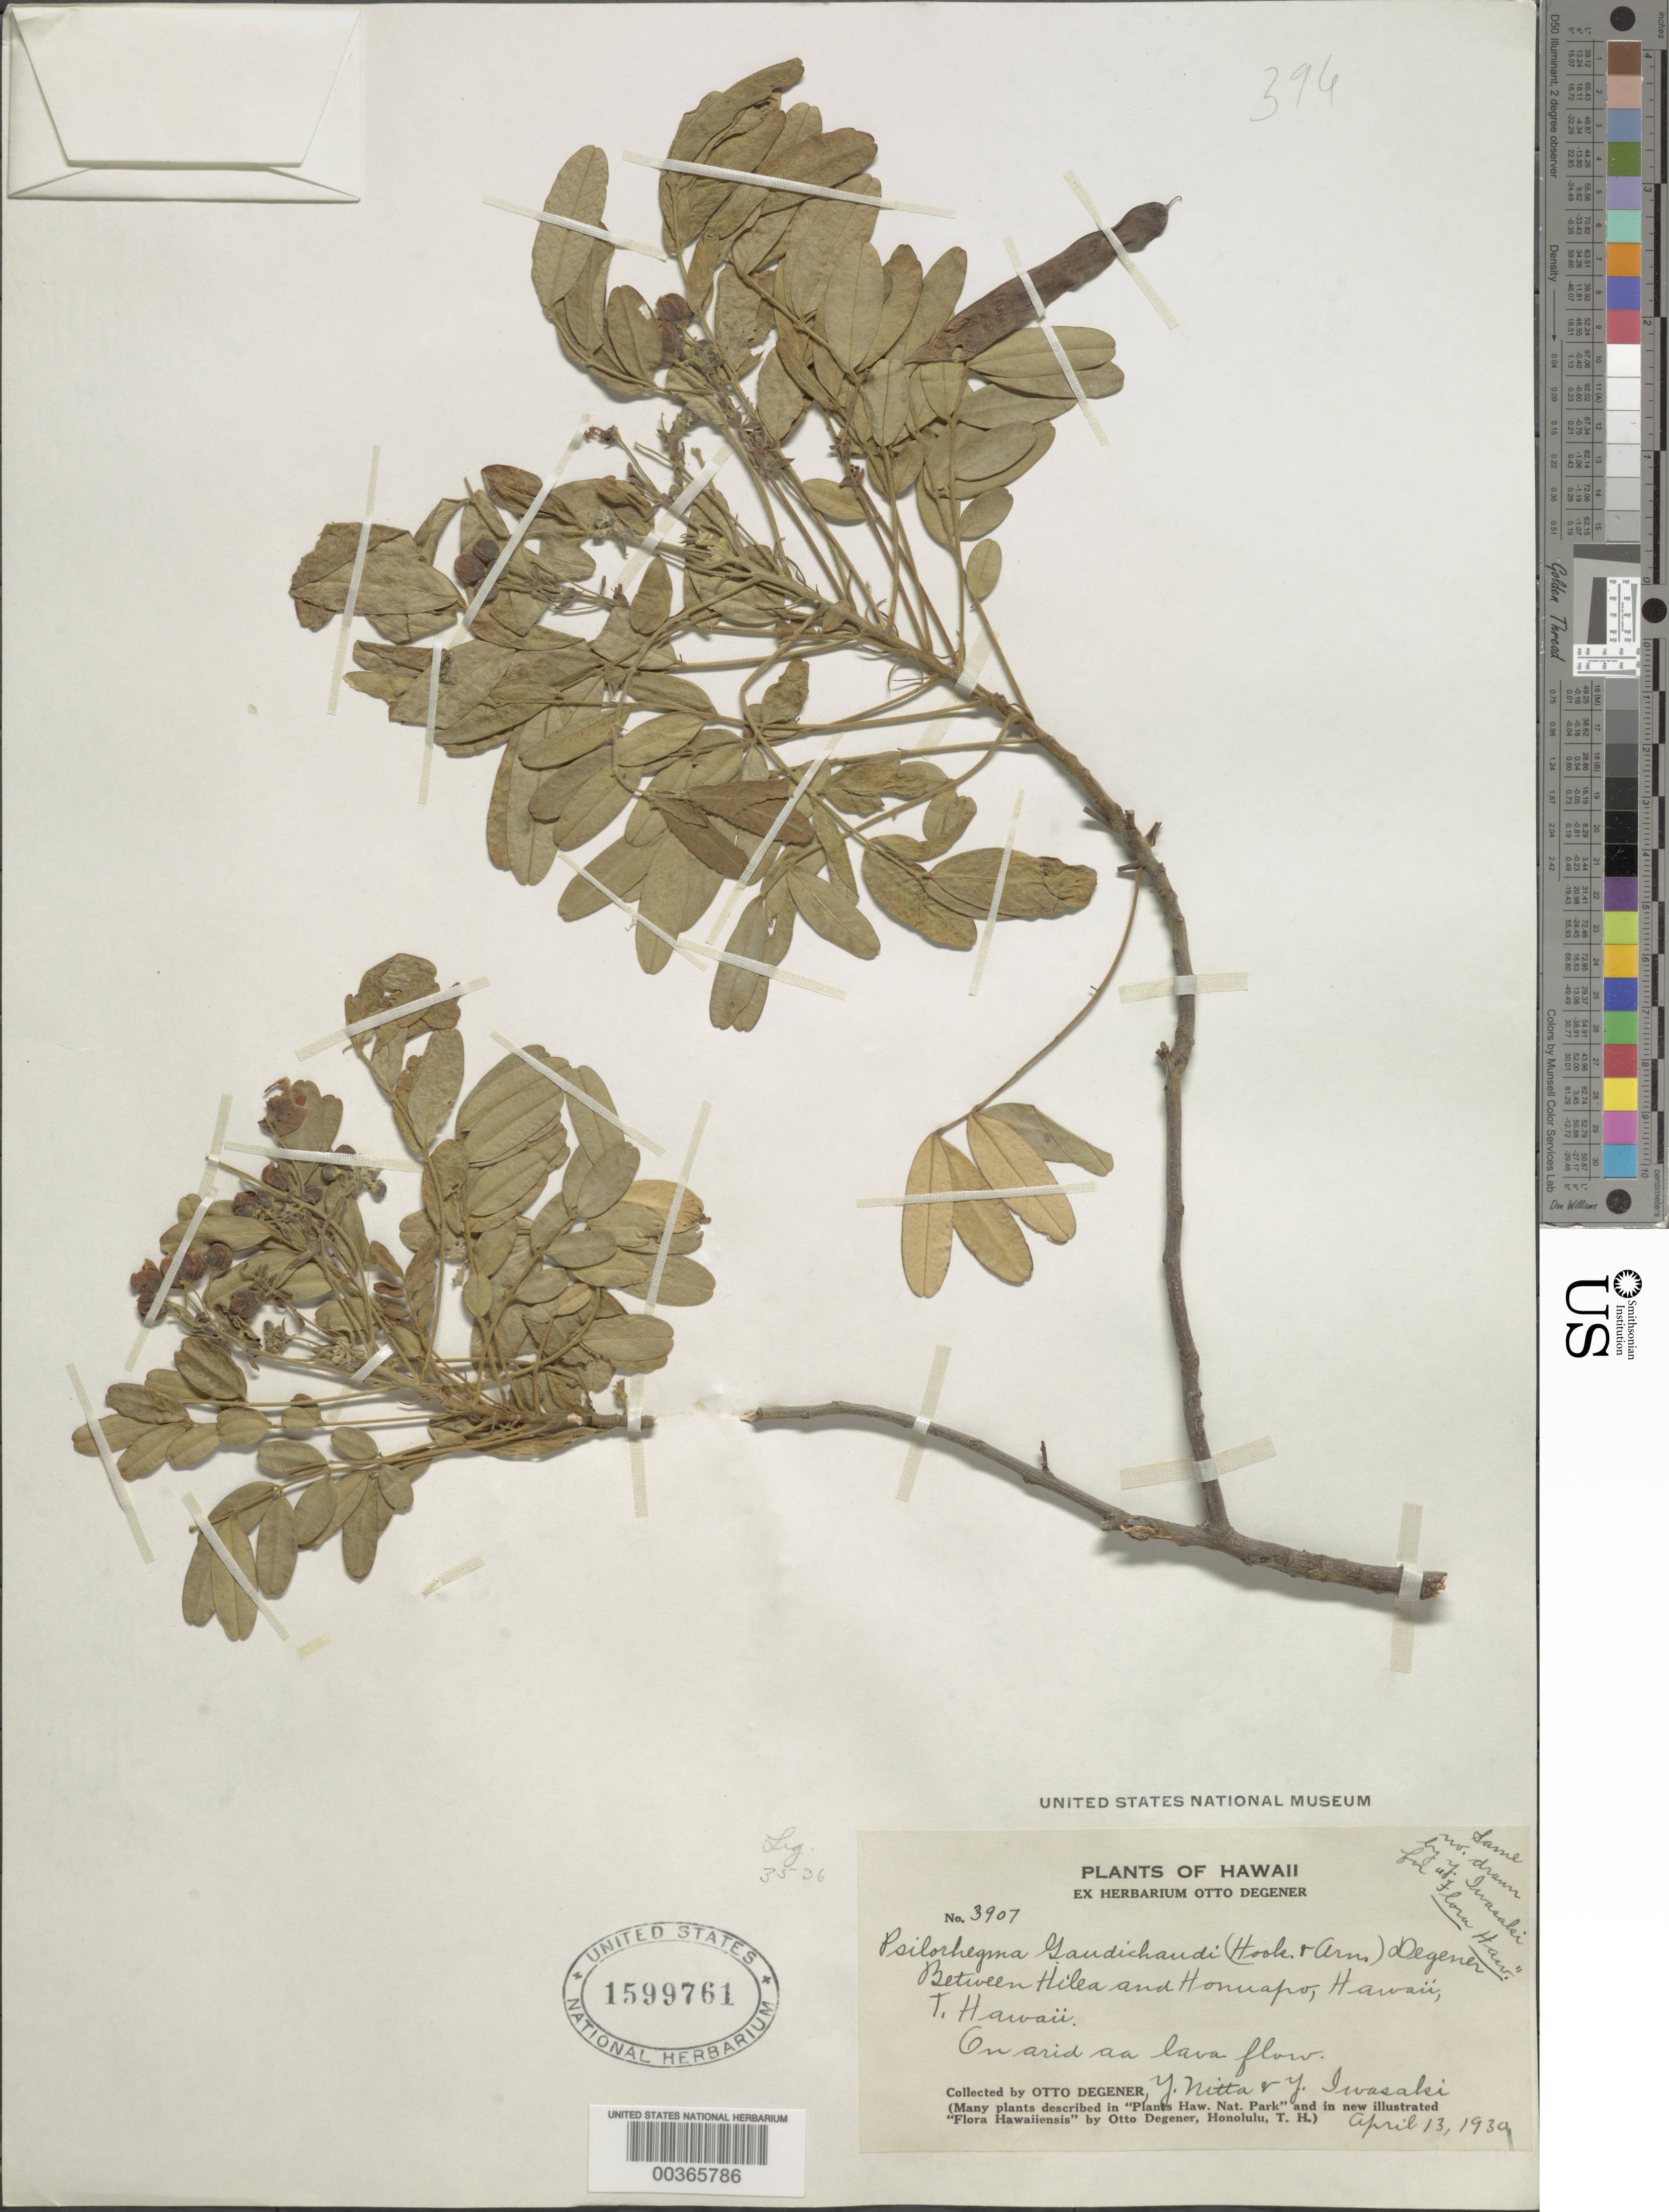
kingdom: Plantae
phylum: Tracheophyta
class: Magnoliopsida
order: Fabales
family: Fabaceae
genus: Senna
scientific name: Senna gaudichaudii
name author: (Hook. & Arn.) H.S. Irwin & Barneby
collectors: O. Degener, Y. Nitta & Y. Iwasaki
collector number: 3907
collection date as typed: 13 Apr 1930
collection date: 1930-04-13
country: United States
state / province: Hawaii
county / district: Hawaii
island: Hawaii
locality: Between hilea and honuapo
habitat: Arid aa lava flow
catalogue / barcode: US 1599761